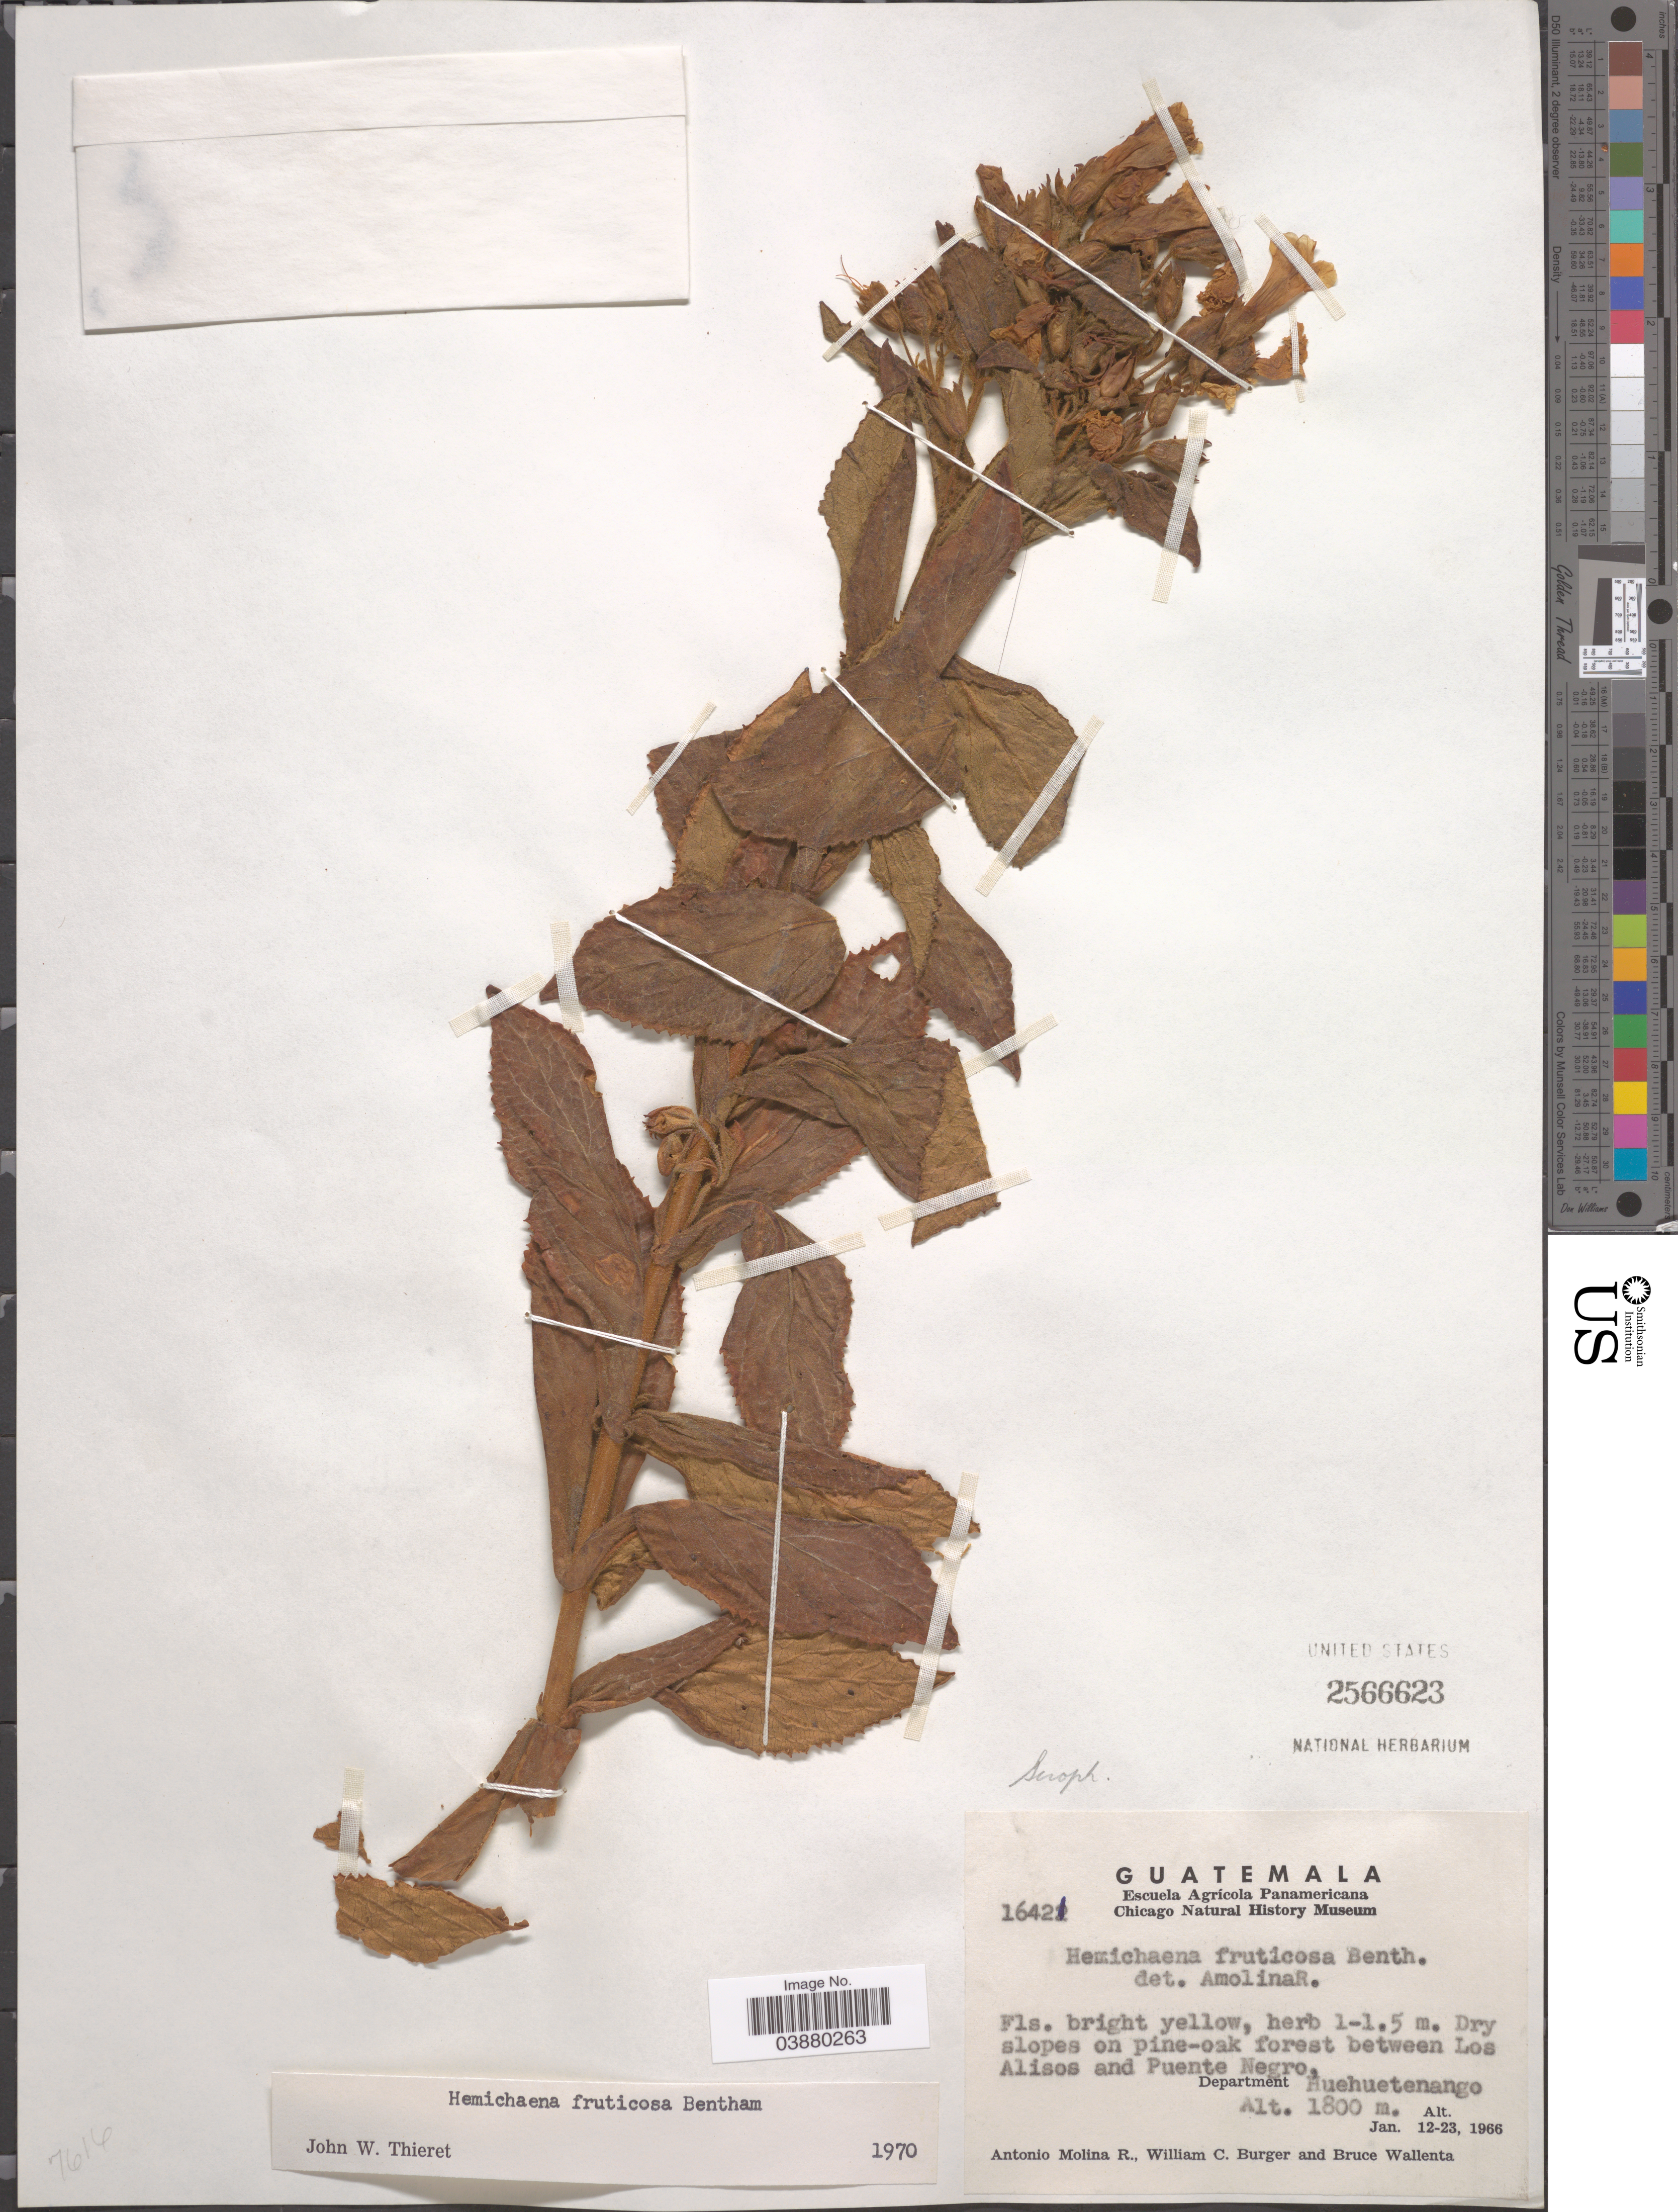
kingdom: Plantae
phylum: Tracheophyta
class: Magnoliopsida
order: Lamiales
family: Phrymaceae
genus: Hemichaena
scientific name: Hemichaena fruticosa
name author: Benth.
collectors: A. Molina R., W. Burger & B. Wallenta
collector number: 16421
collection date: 1966-01-12/1966-01-23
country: Guatemala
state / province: Huehuetenango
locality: Between Los Alisos and Puente Negro, Department Huehuetenango.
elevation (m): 1800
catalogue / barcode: US 2566623